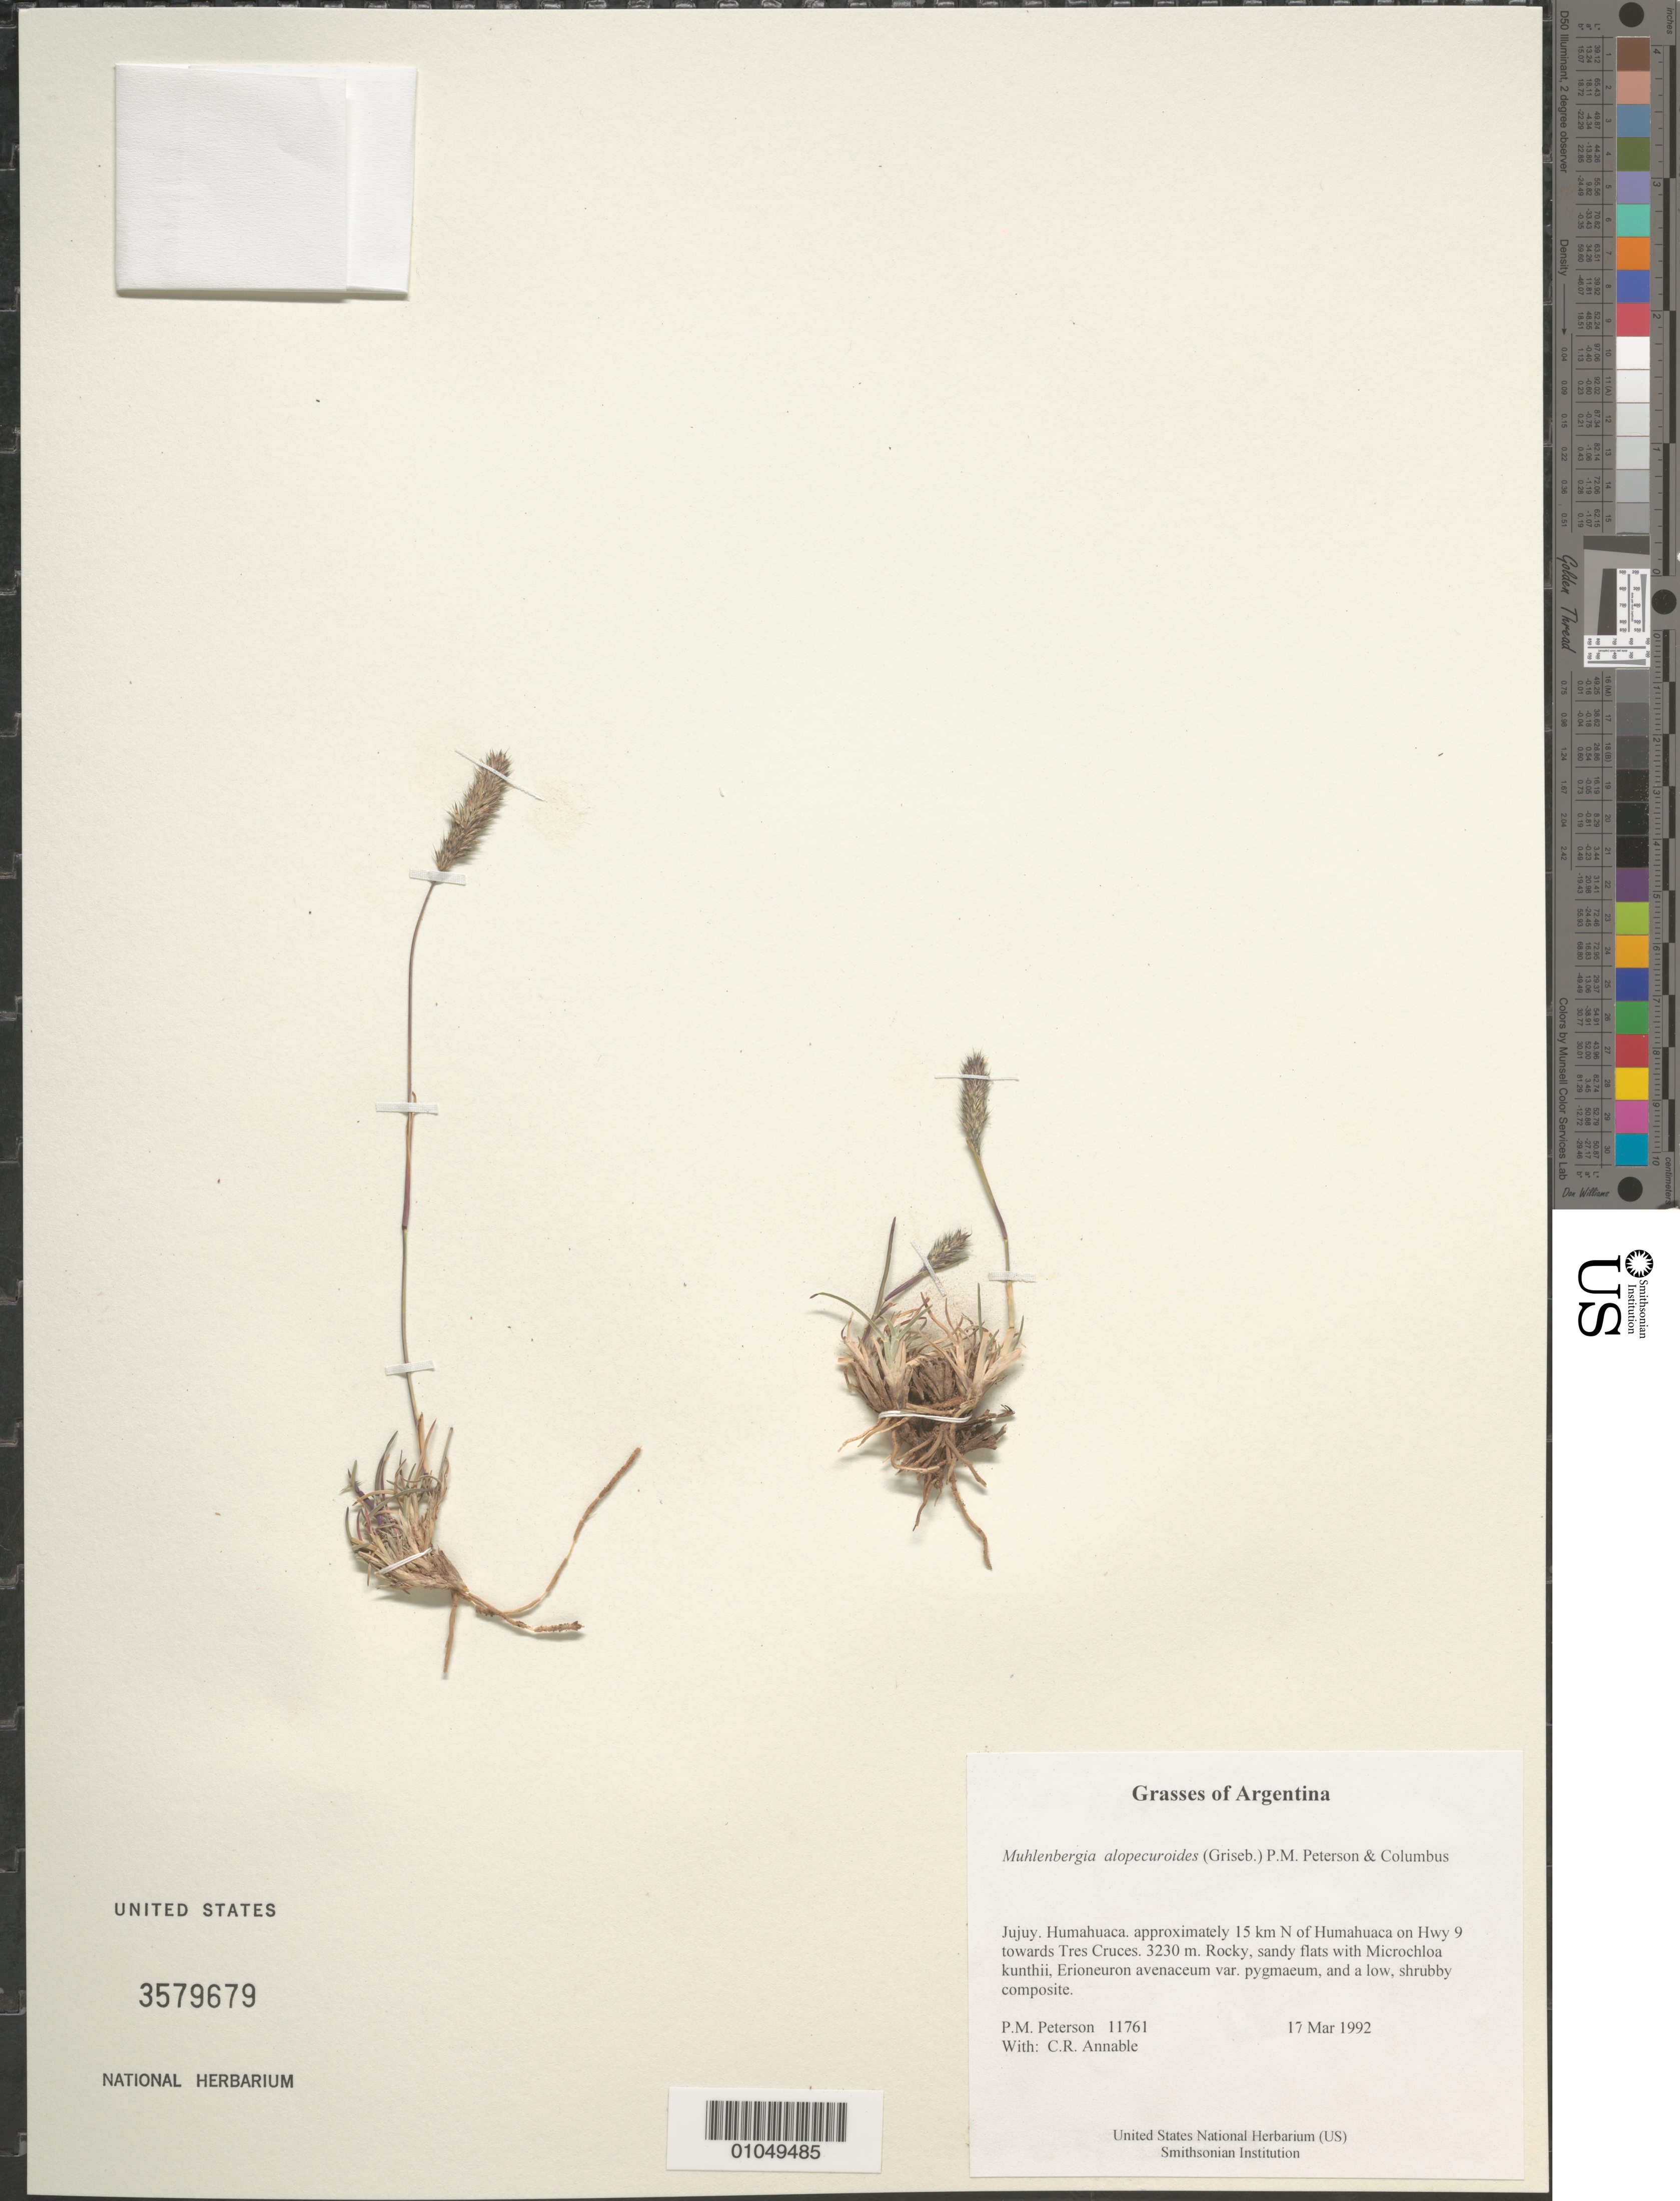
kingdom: Plantae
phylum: Tracheophyta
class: Liliopsida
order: Poales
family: Poaceae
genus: Muhlenbergia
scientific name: Muhlenbergia alopecuroides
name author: (Griseb.) P.M. Peterson & Columbus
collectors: P. M. Peterson & C. R. Annable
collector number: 11761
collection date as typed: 17 Mar 1992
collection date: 1992-03-17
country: Argentina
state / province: Jujuy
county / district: Humahuaca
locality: approximately 15 km N of Humahuaca on Hwy 9 towards Tres Cruces.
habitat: Rocky, sandy flats with Microchloa kunthii, Erioneuron avenaceum var. pygmaeum, and a low, shruby composite.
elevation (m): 3230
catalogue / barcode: US 3579679